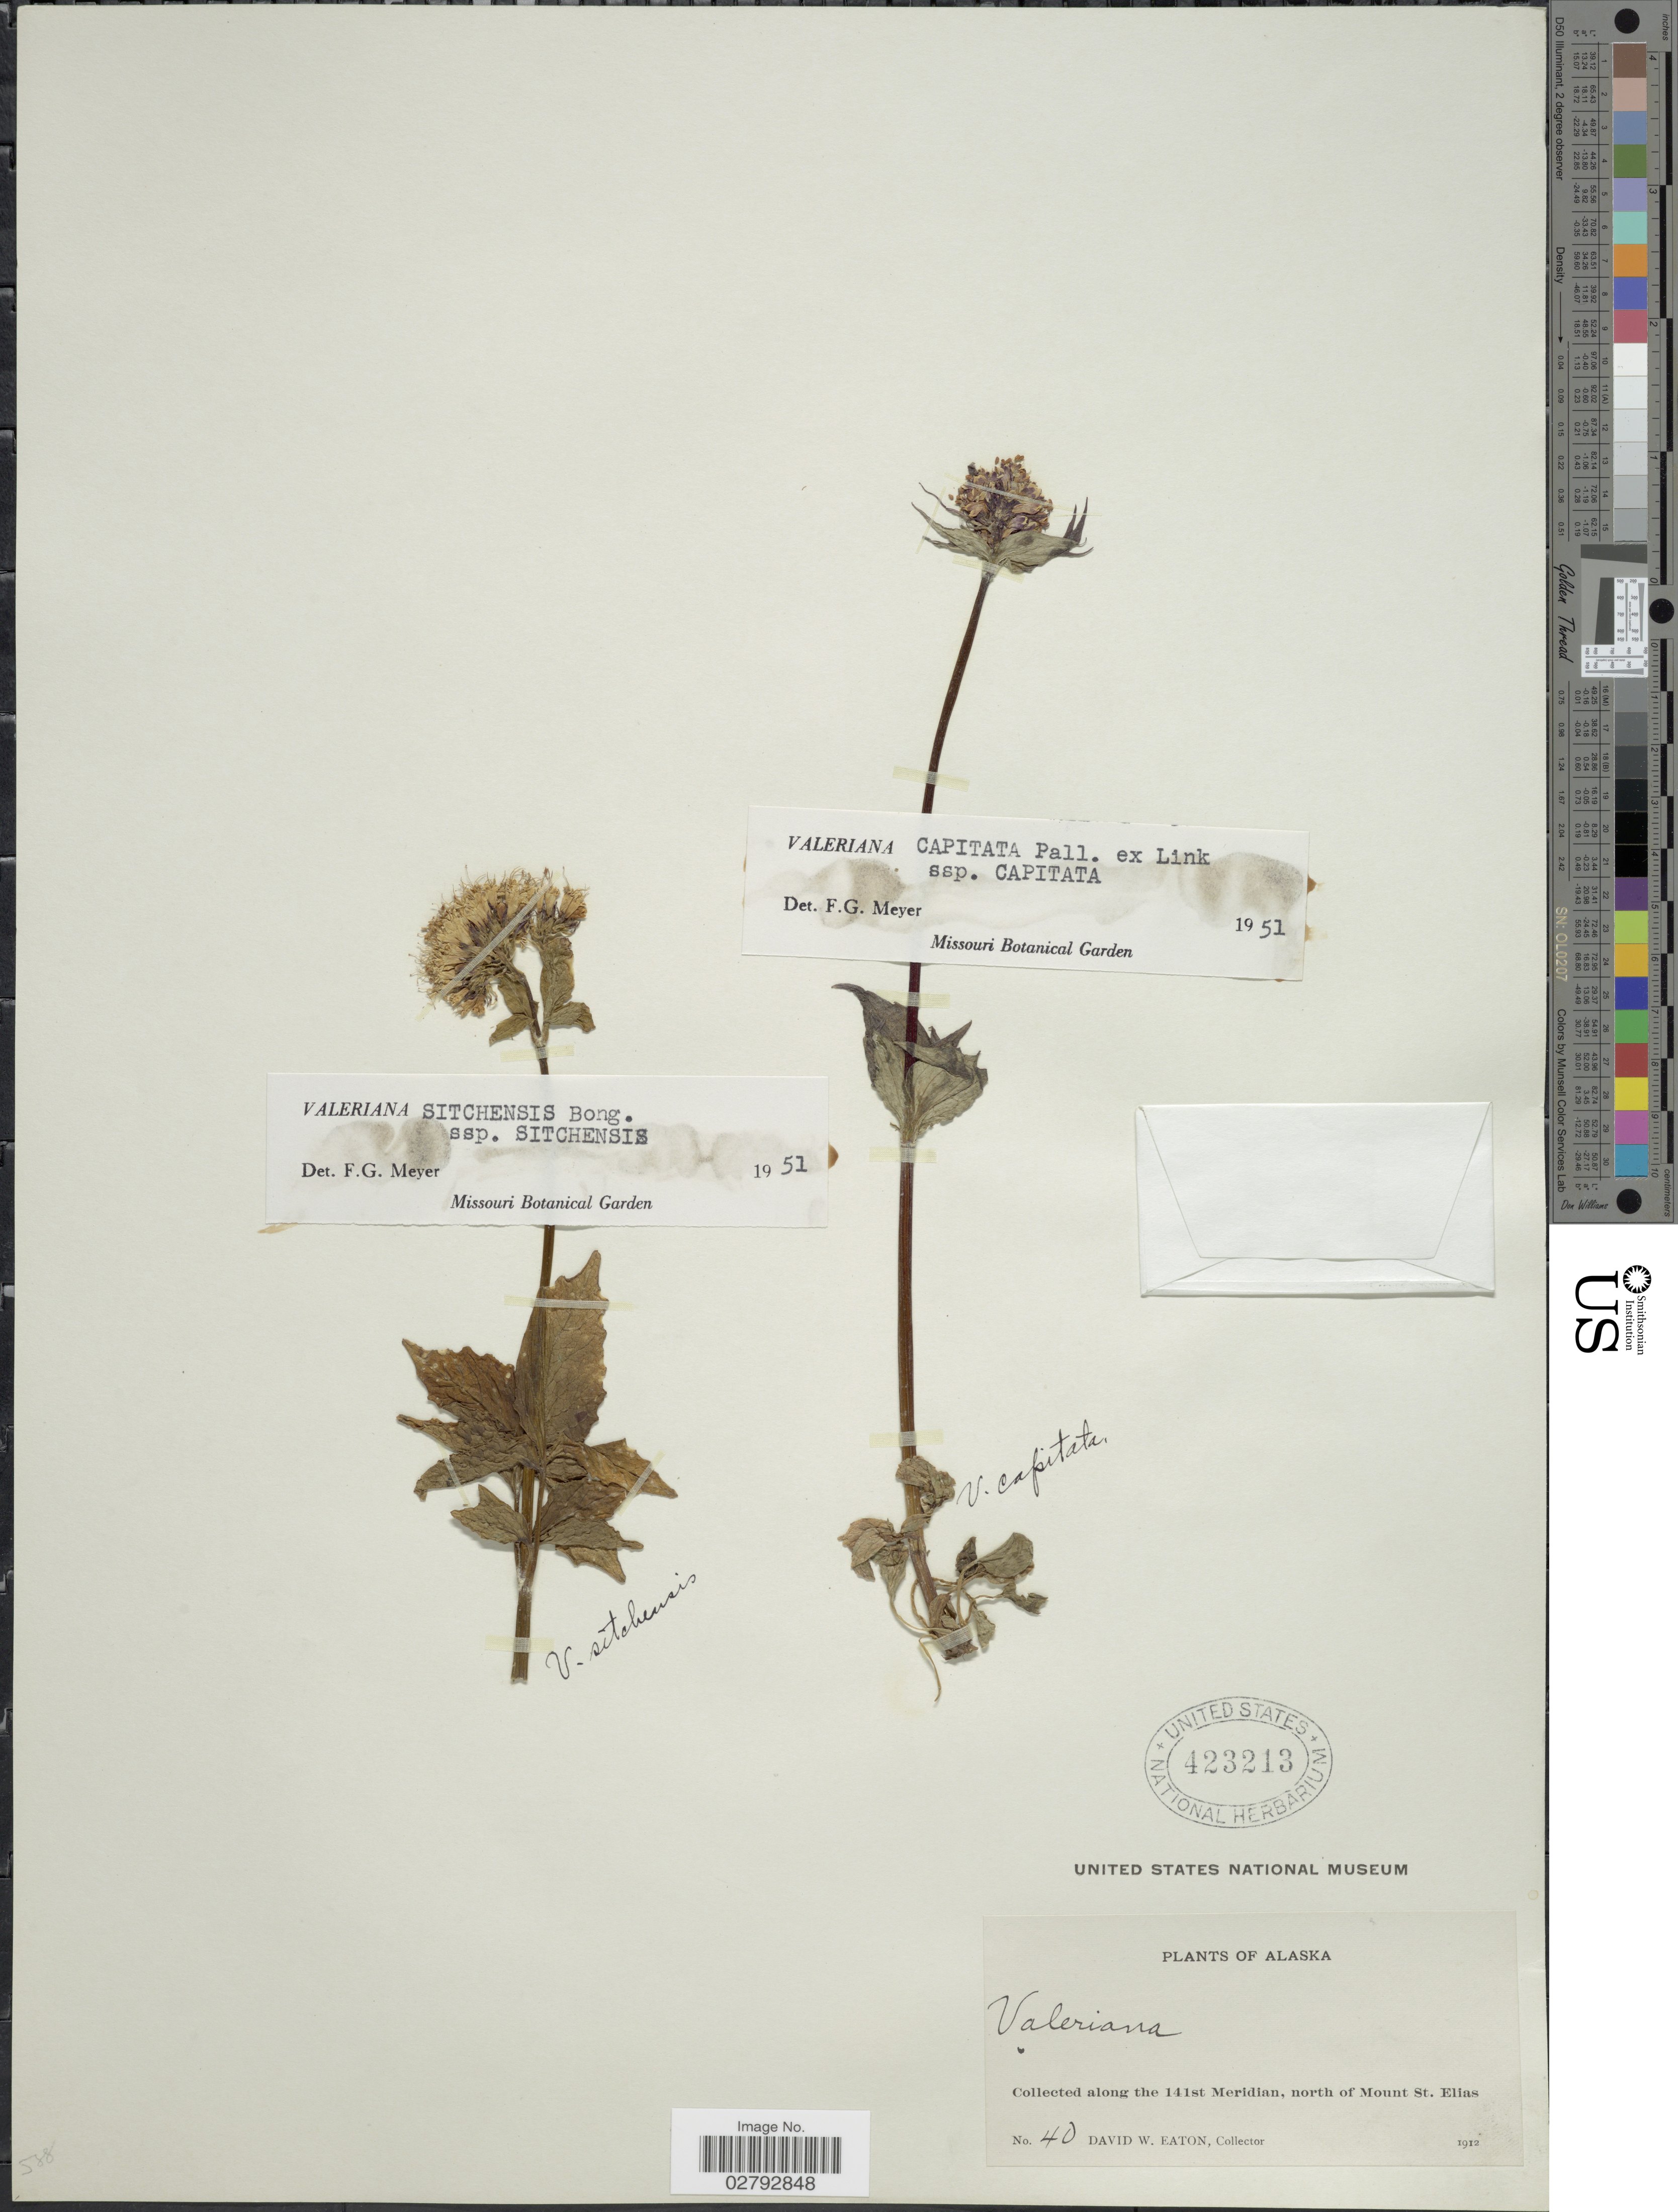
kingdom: Plantae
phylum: Tracheophyta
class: Magnoliopsida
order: Dipsacales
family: Caprifoliaceae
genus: Valeriana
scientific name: Valeriana capitata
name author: Link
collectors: D. Eaton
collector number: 40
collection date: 1912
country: United States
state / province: Alaska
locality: Collected along the 141st Meridian, north of Mount St. Elias.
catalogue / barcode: US 423213